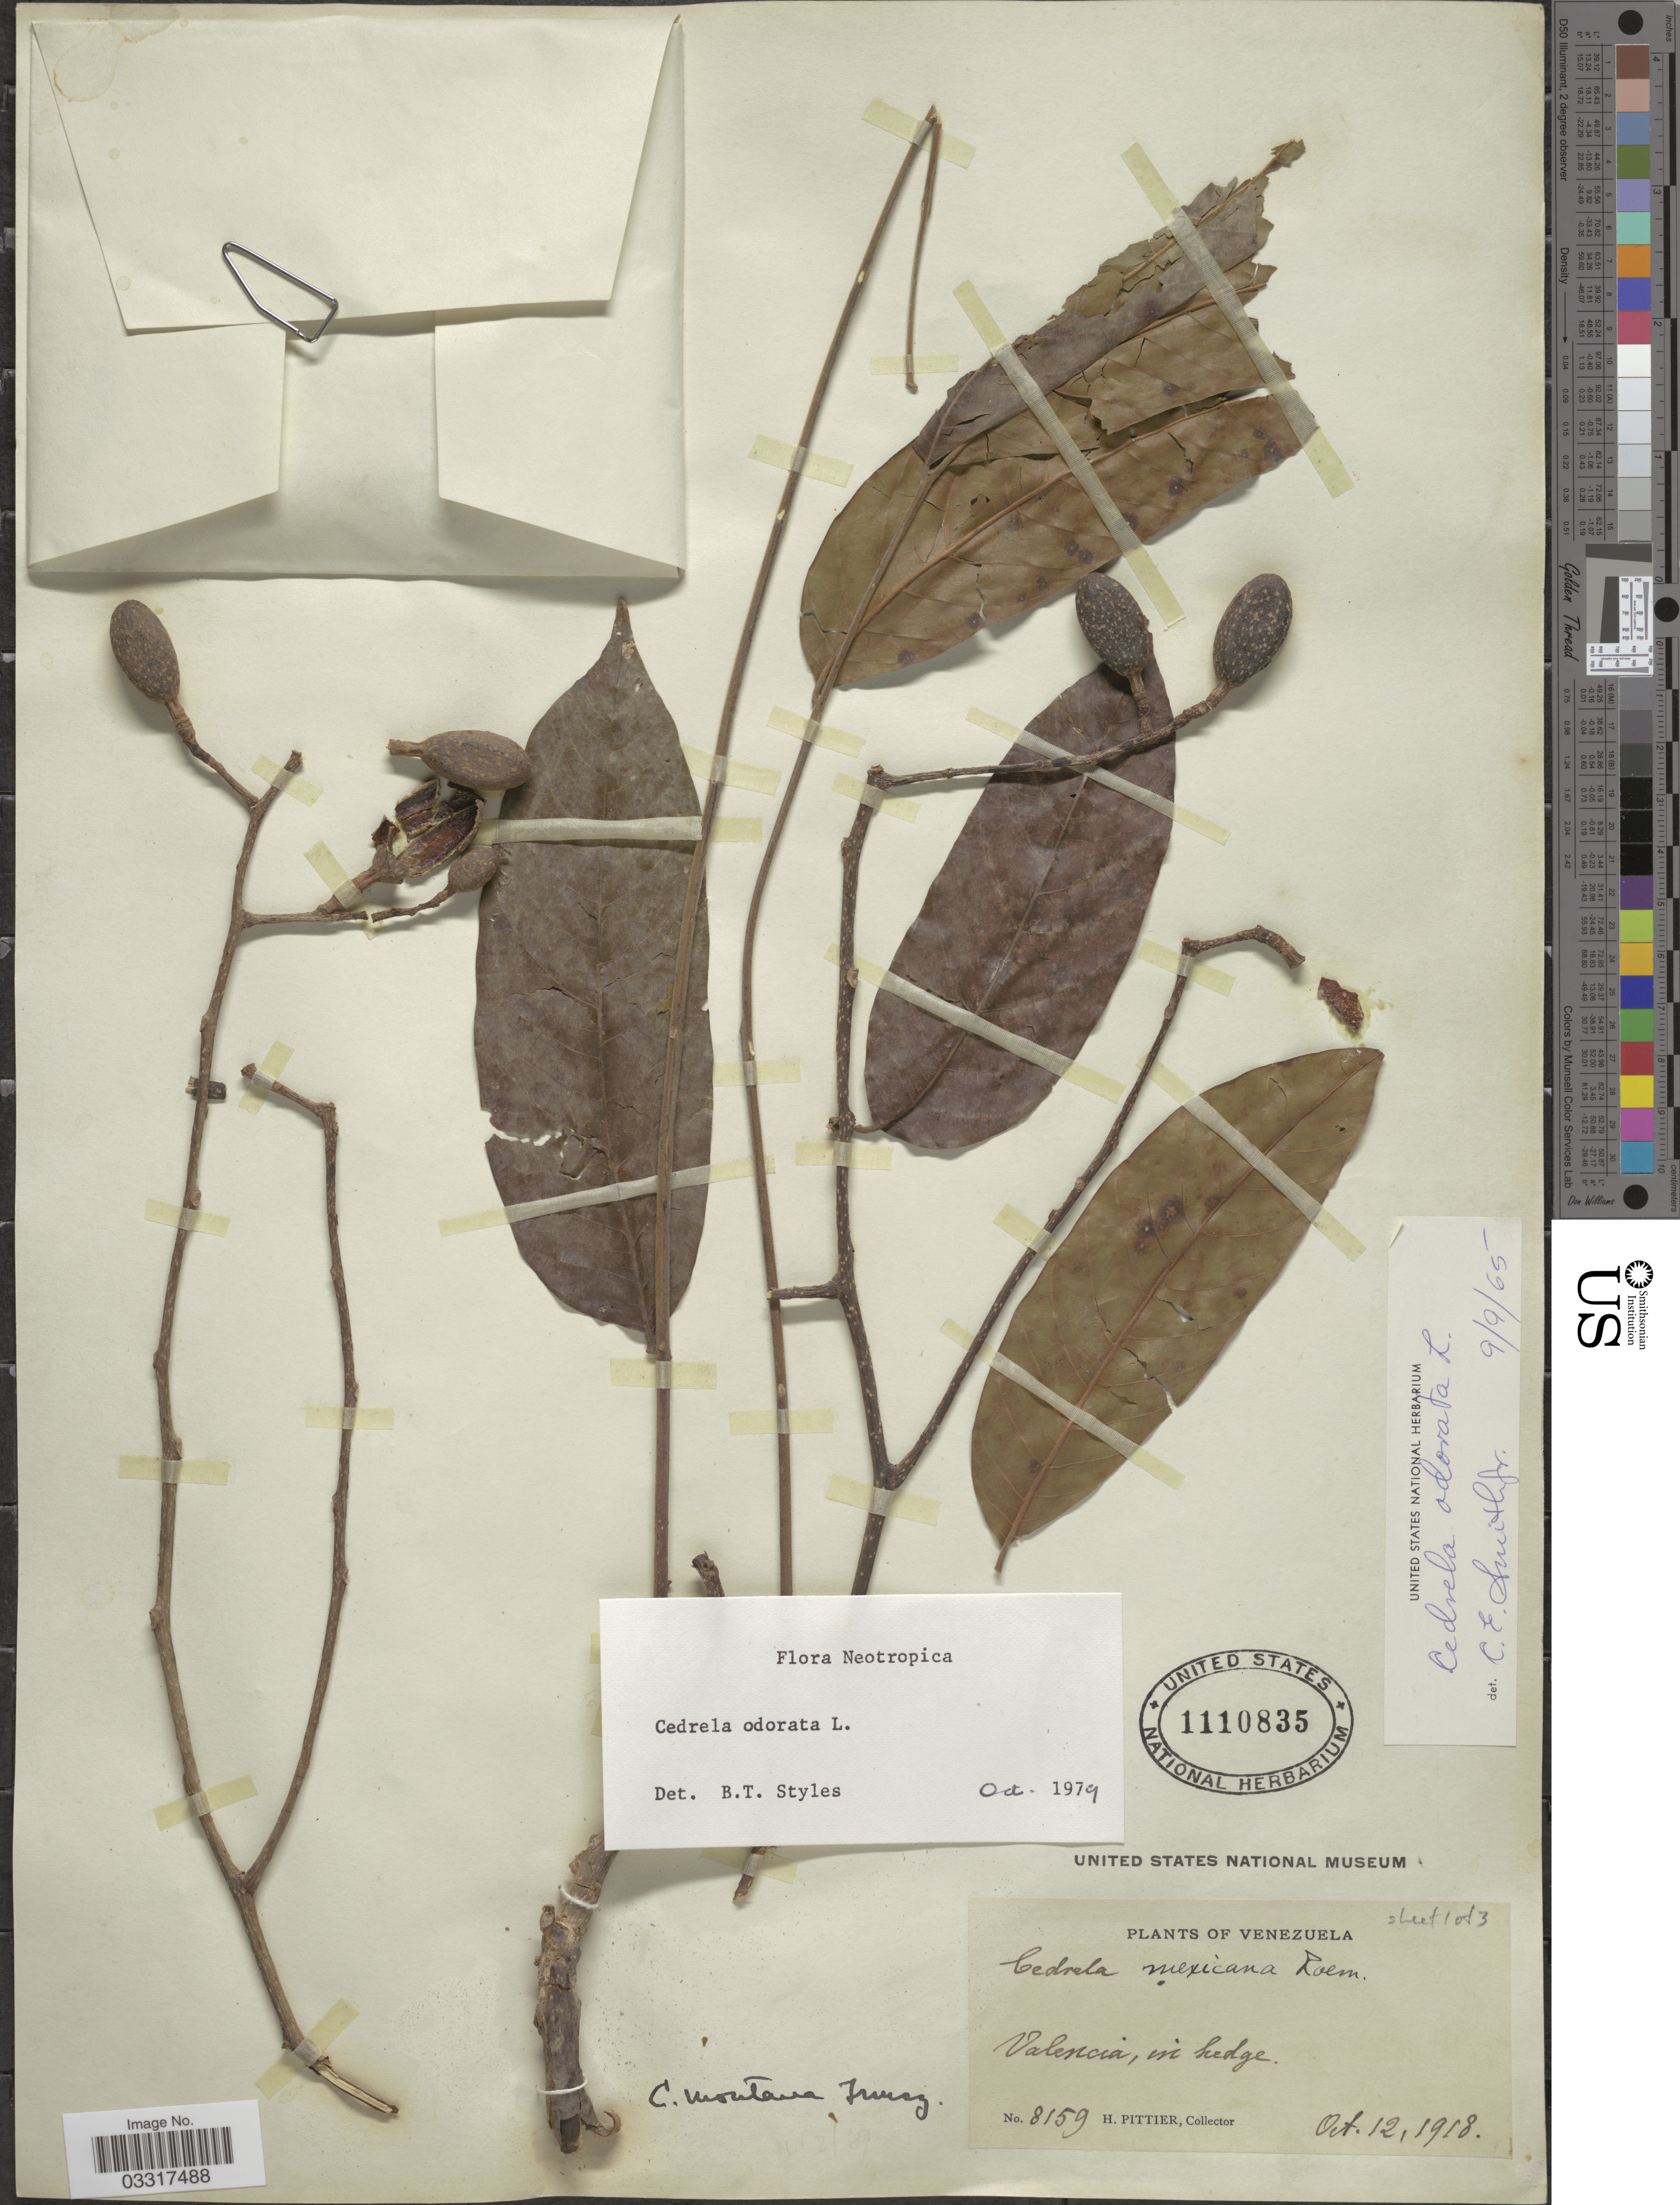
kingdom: Plantae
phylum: Tracheophyta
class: Magnoliopsida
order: Sapindales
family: Meliaceae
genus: Cedrela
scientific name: Cedrela odorata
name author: L.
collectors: H. F. Pittier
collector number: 8159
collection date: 1918-10-12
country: Venezuela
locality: Valencia, in hedge.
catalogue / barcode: US 1110835